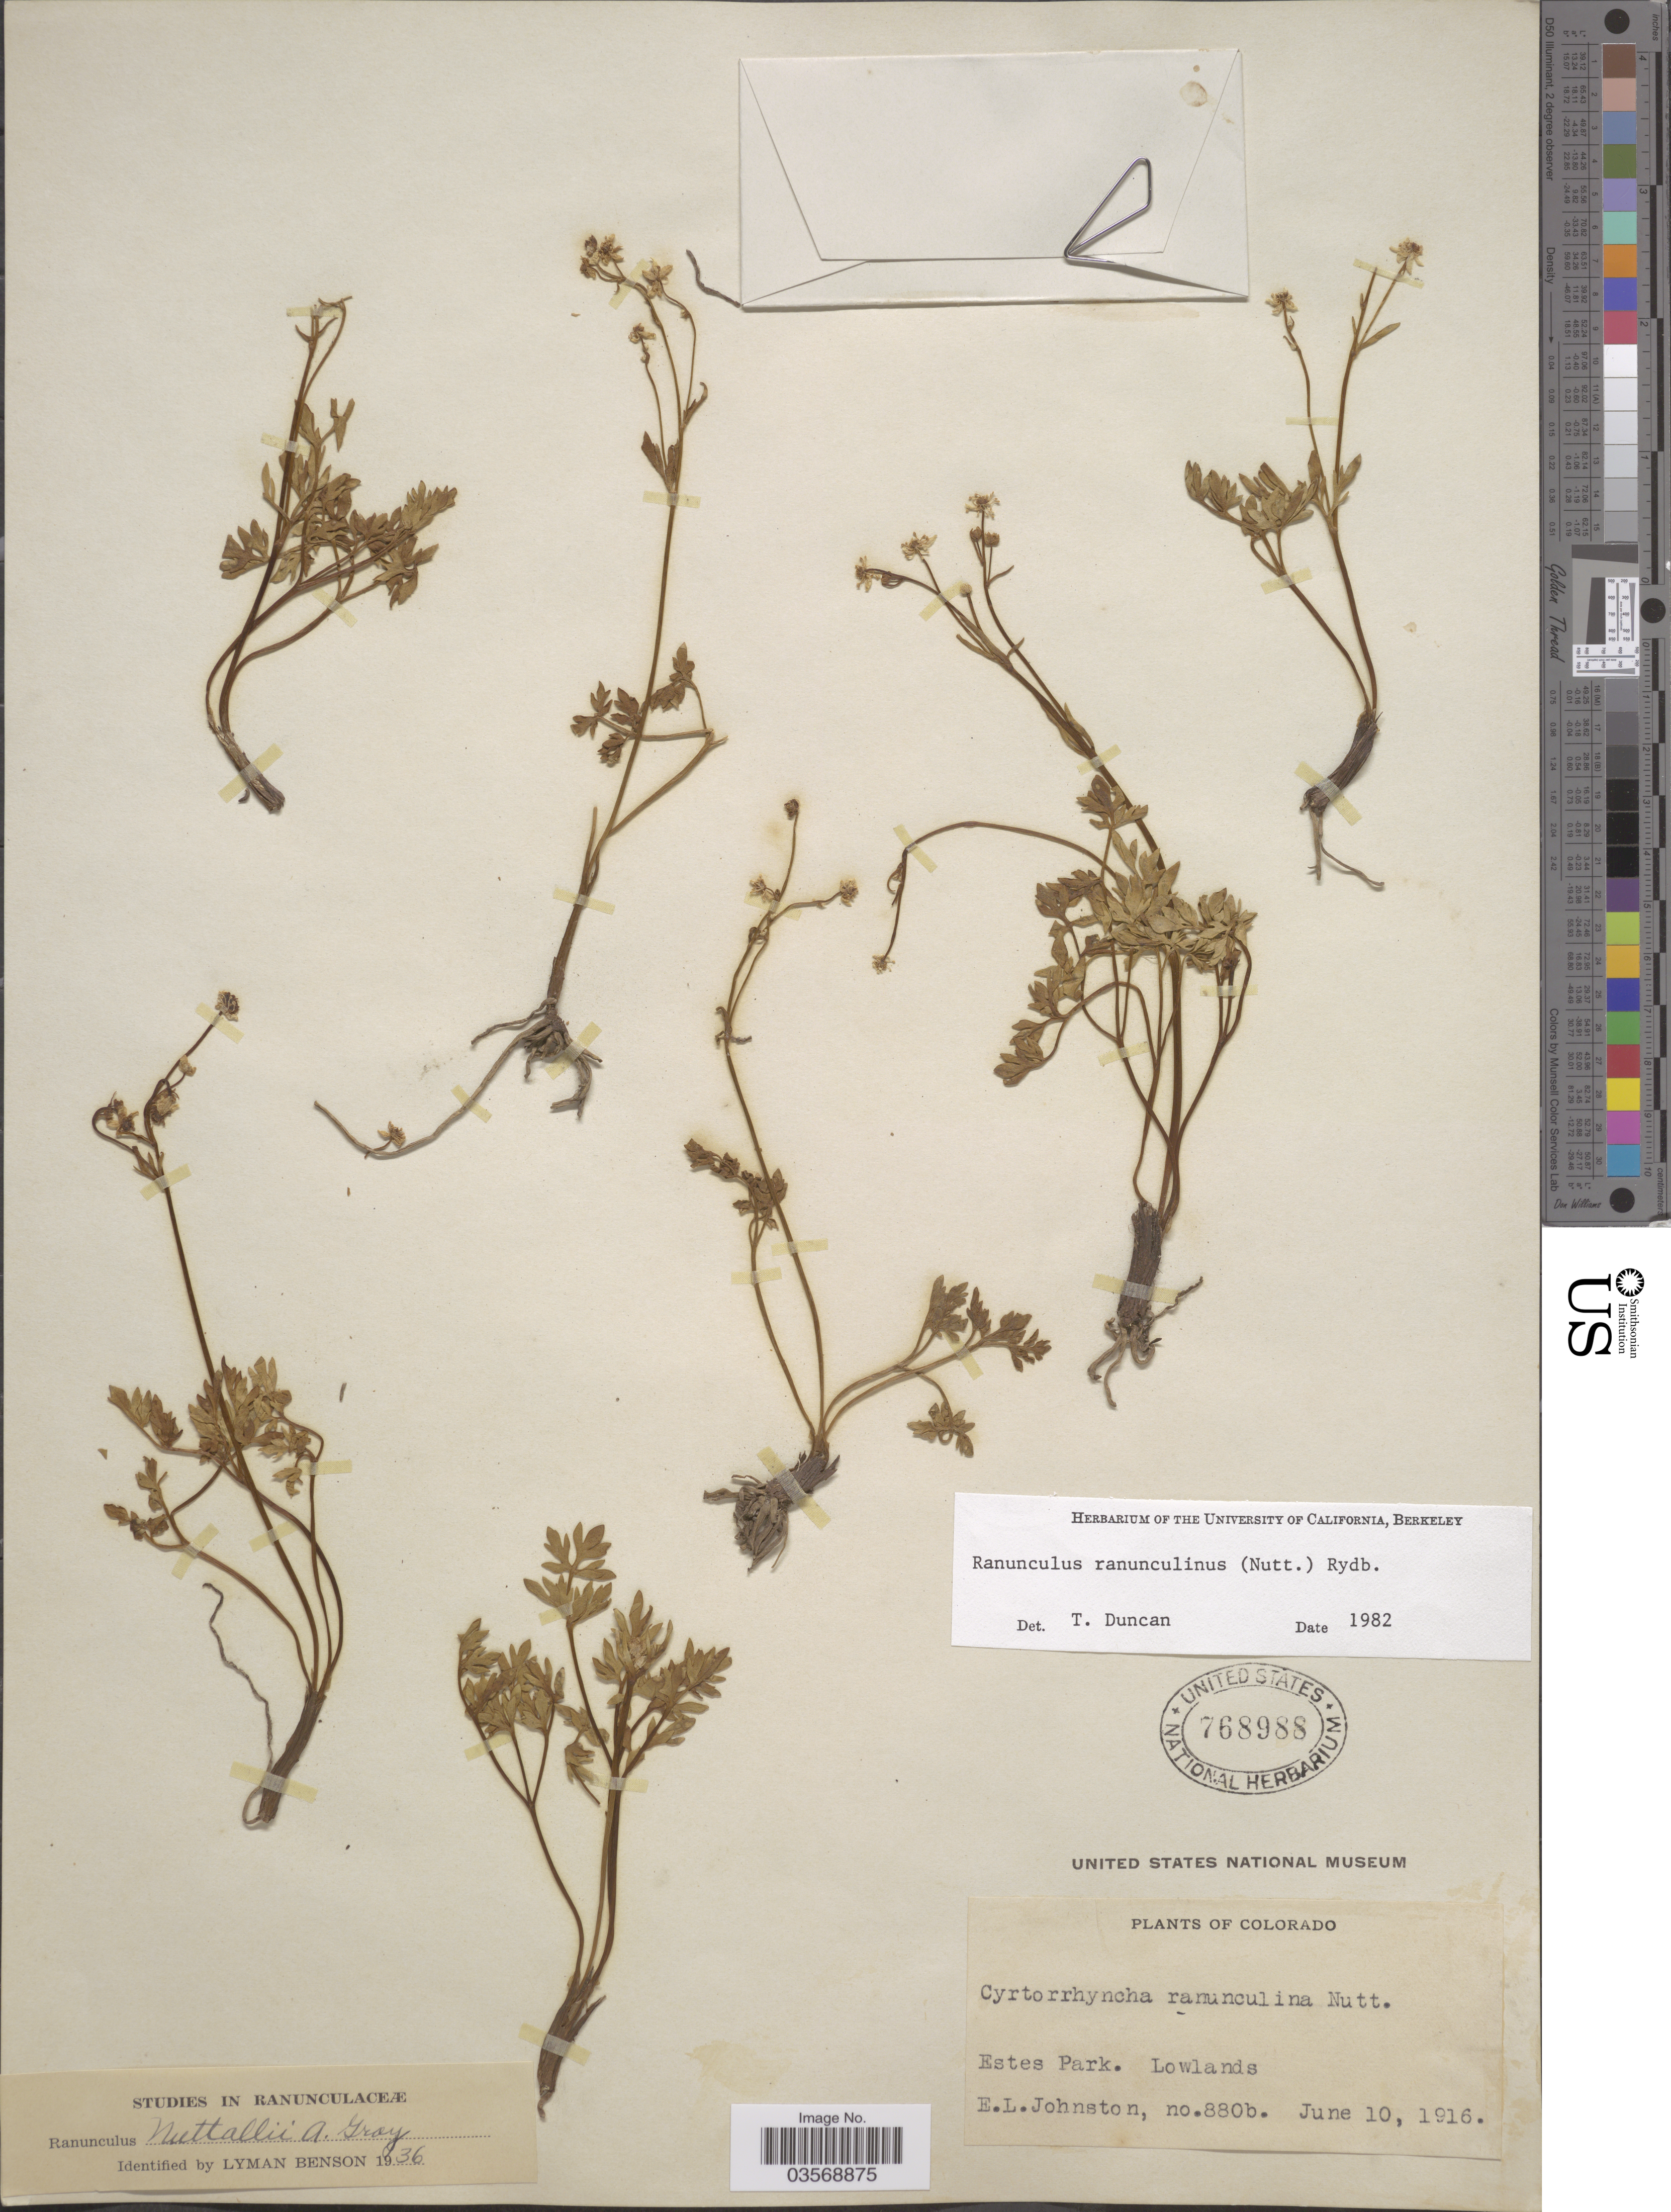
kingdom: Plantae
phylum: Tracheophyta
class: Magnoliopsida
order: Ranunculales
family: Ranunculaceae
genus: Ranunculus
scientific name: Ranunculus ranunculinus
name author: (Nutt.) Rydb.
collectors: E. L. Johnston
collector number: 880b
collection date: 1916-06-10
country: United States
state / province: Colorado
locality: Estes Park. Lowlands.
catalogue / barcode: US 768988